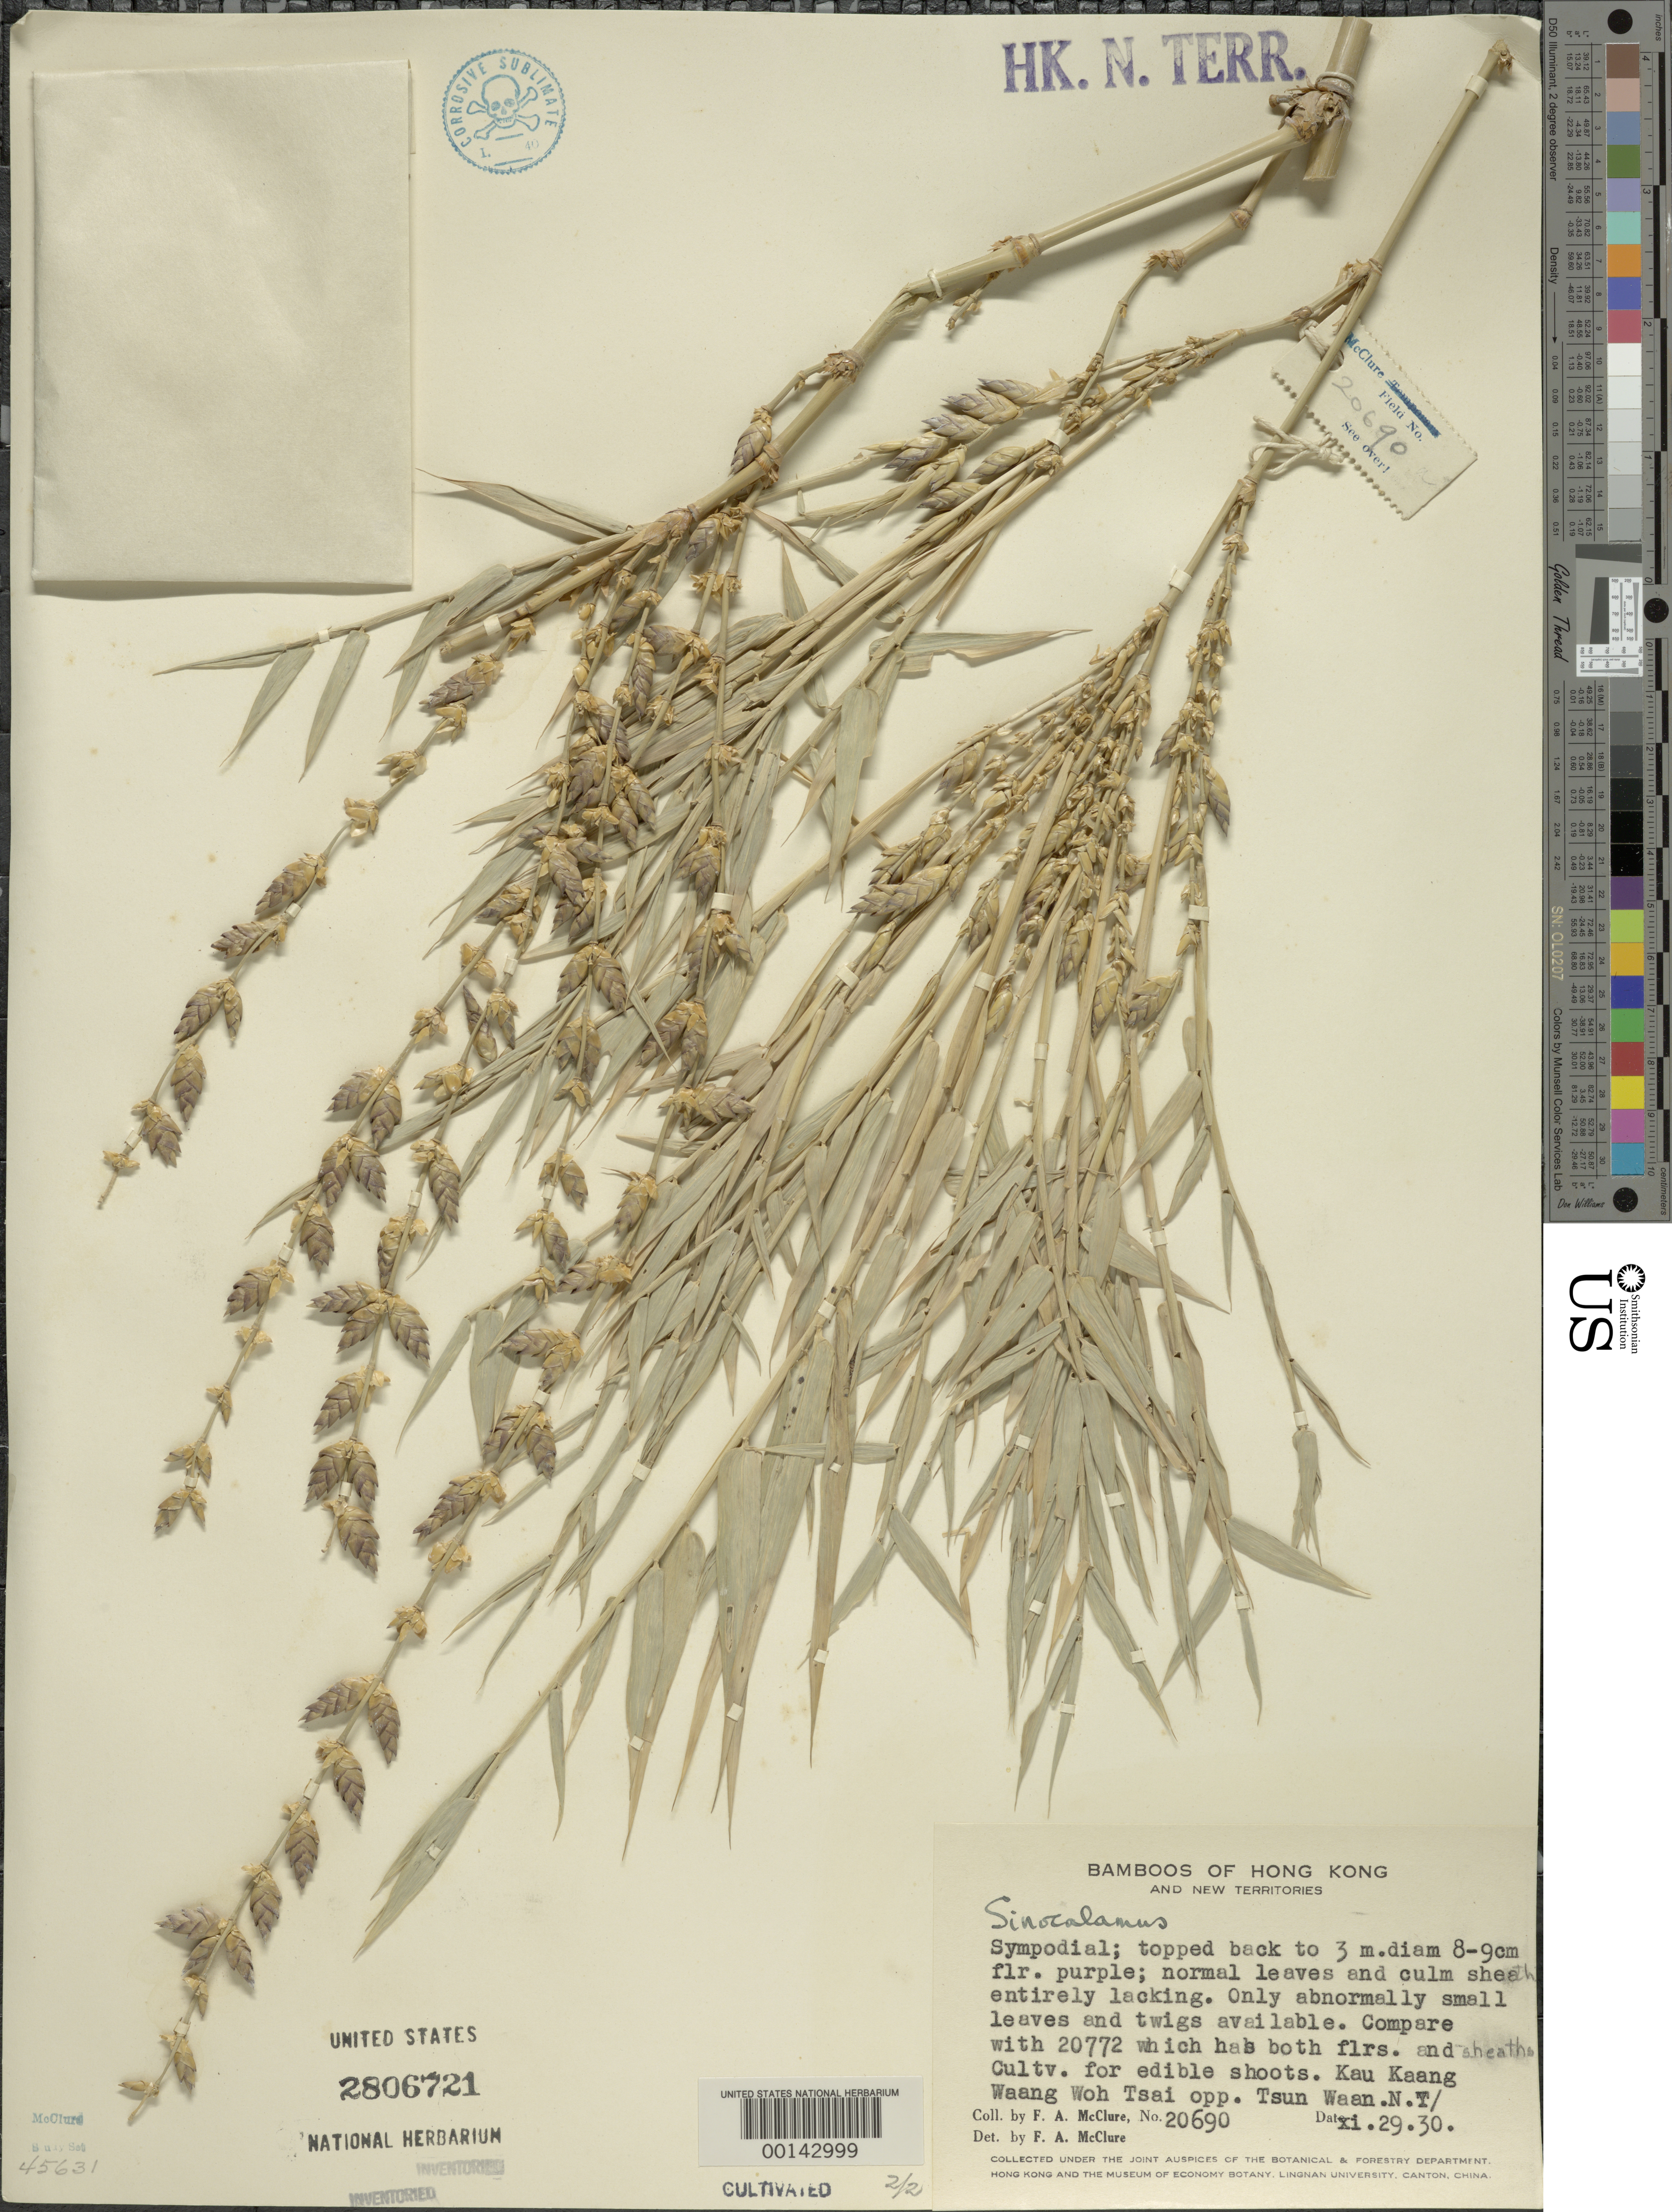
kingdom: Plantae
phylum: Tracheophyta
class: Liliopsida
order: Poales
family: Poaceae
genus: Sinocalamus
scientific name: Sinocalamus sp.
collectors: F. A. McClure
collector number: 20690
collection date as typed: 29 Nov 1930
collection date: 1930-11-29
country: China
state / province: Hong Kong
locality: Tsun Waan, Kau Kaang Waang Woh Tsai, N. T.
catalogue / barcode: US 2806721